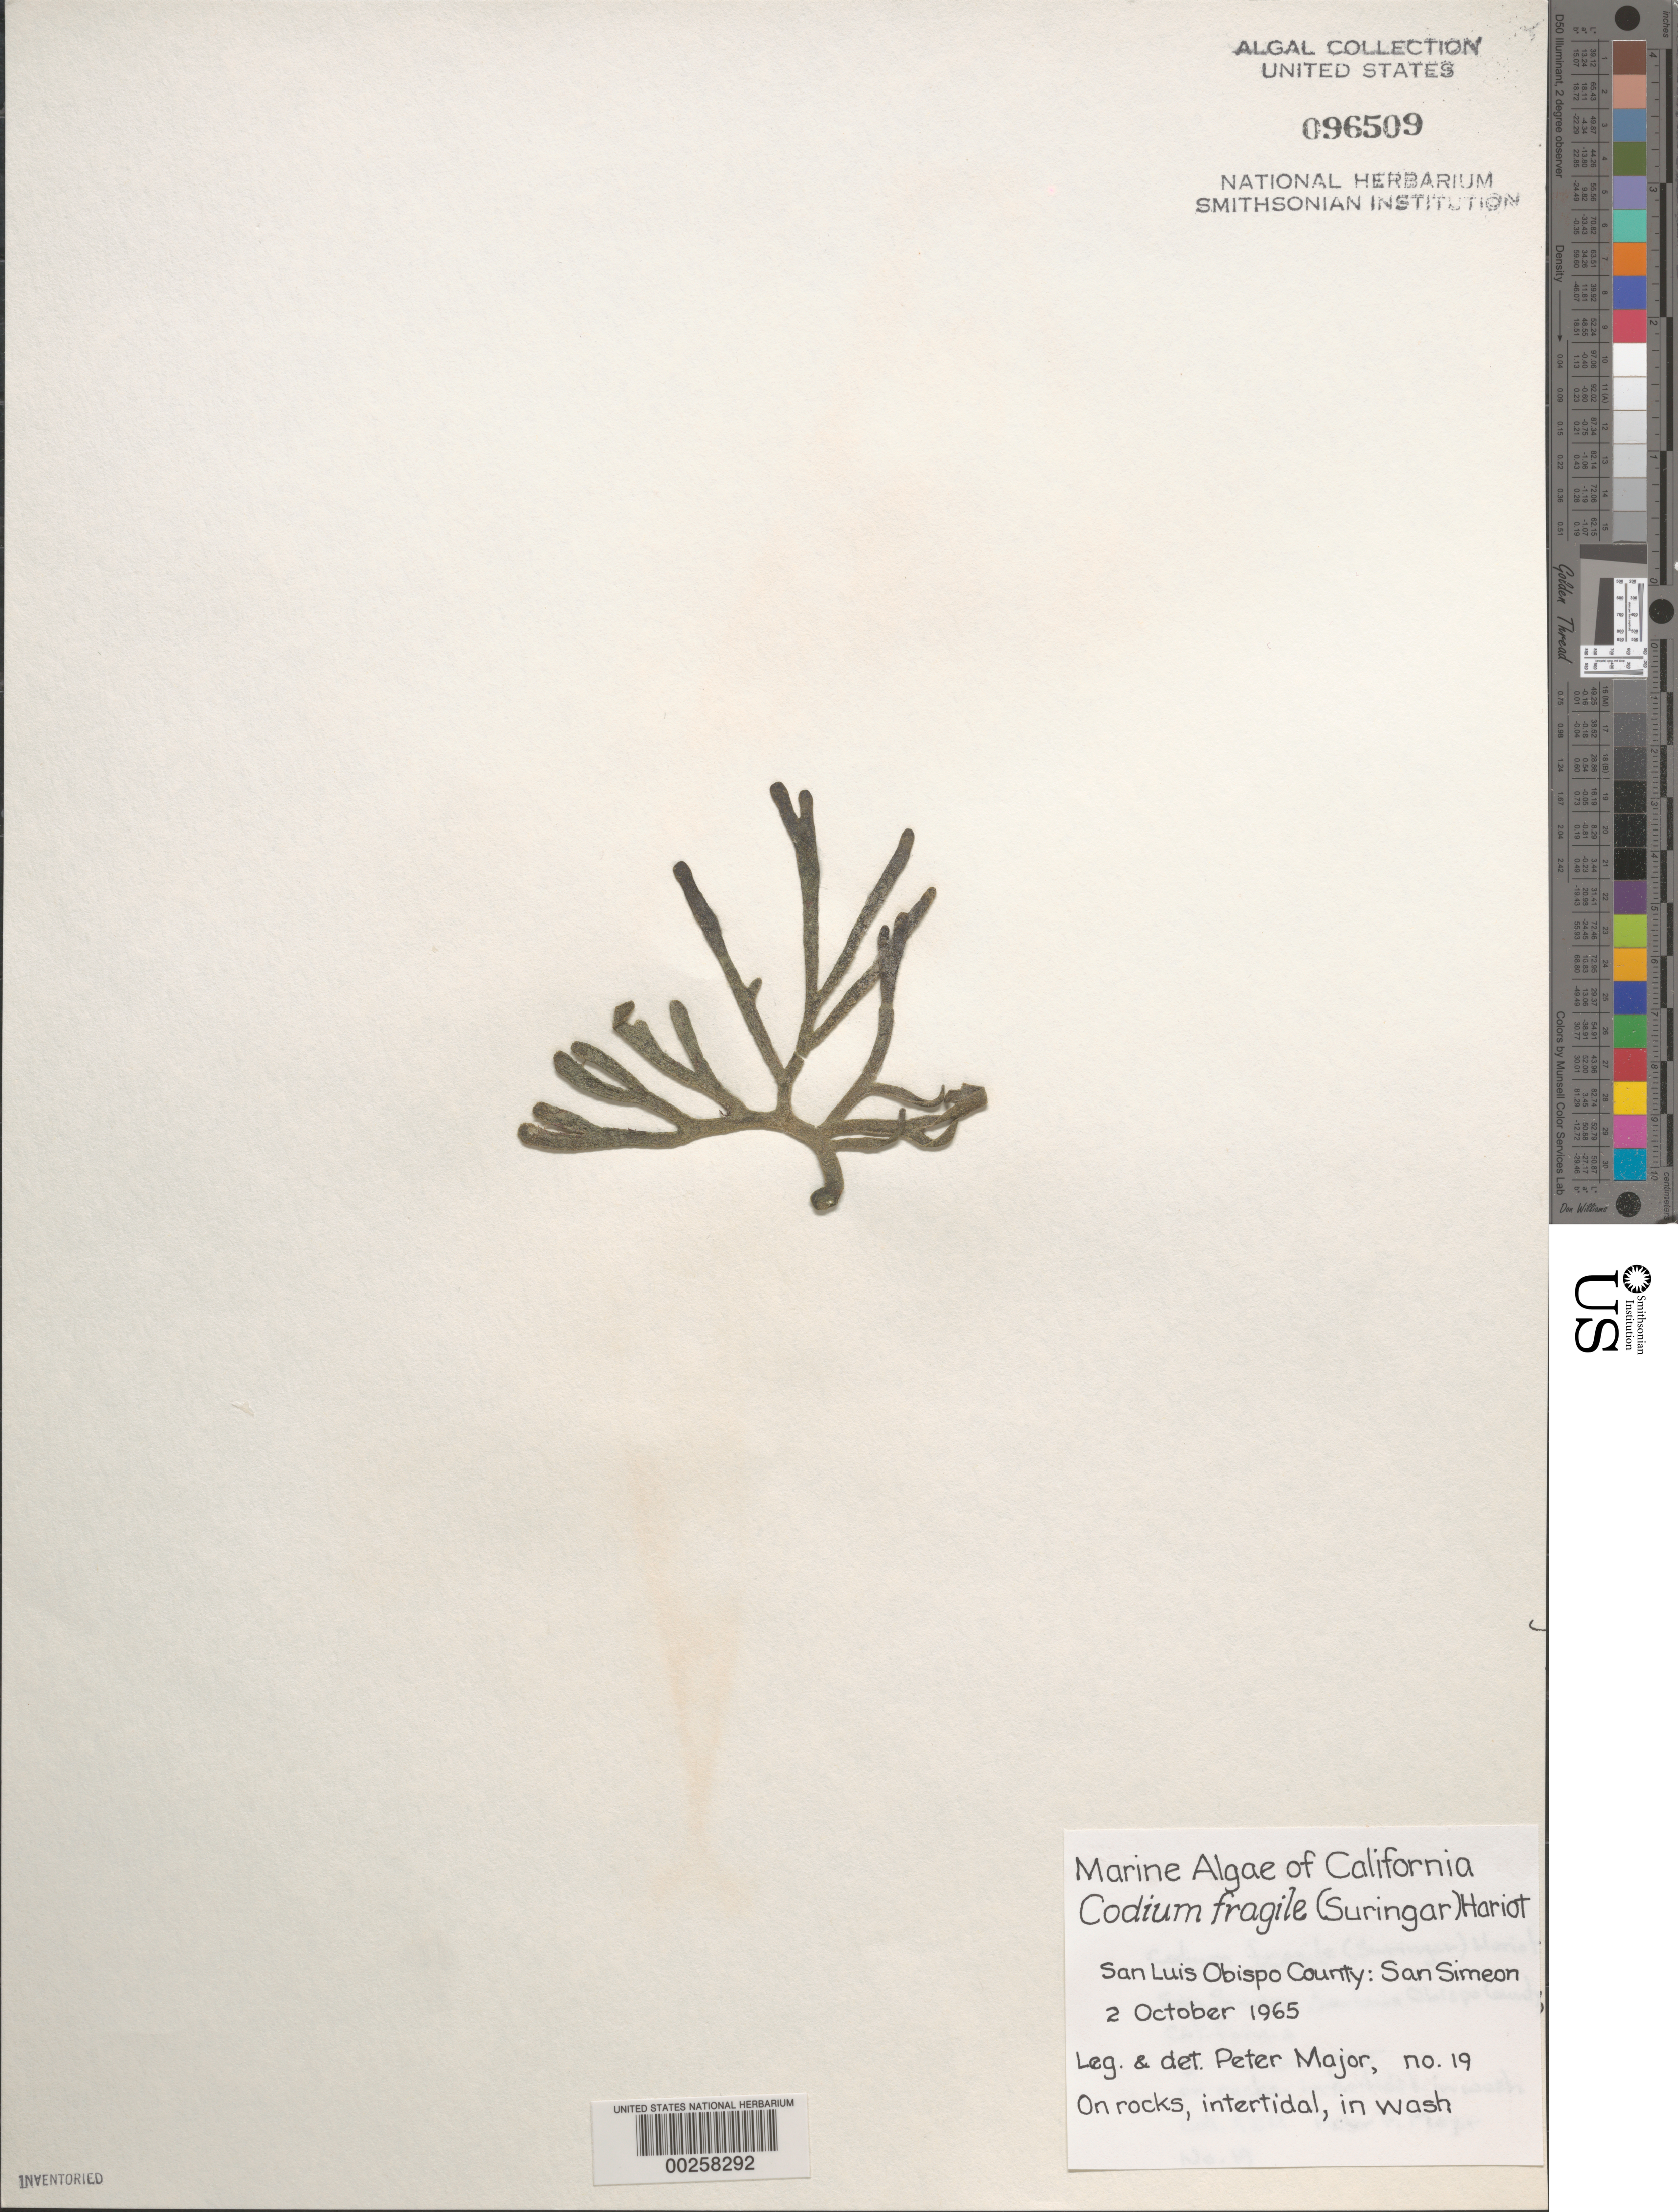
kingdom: Plantae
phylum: Chlorophyta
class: Ulvophyceae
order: Bryopsidales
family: Codiaceae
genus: Codium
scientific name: Codium fragile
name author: (Suringar) P. Hariot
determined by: Major, P. F.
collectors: P. Major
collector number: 19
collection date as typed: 02 Oct 1965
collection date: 1965-10-02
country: United States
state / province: California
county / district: San Luis Obispo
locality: San Simeon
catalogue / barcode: US 96509